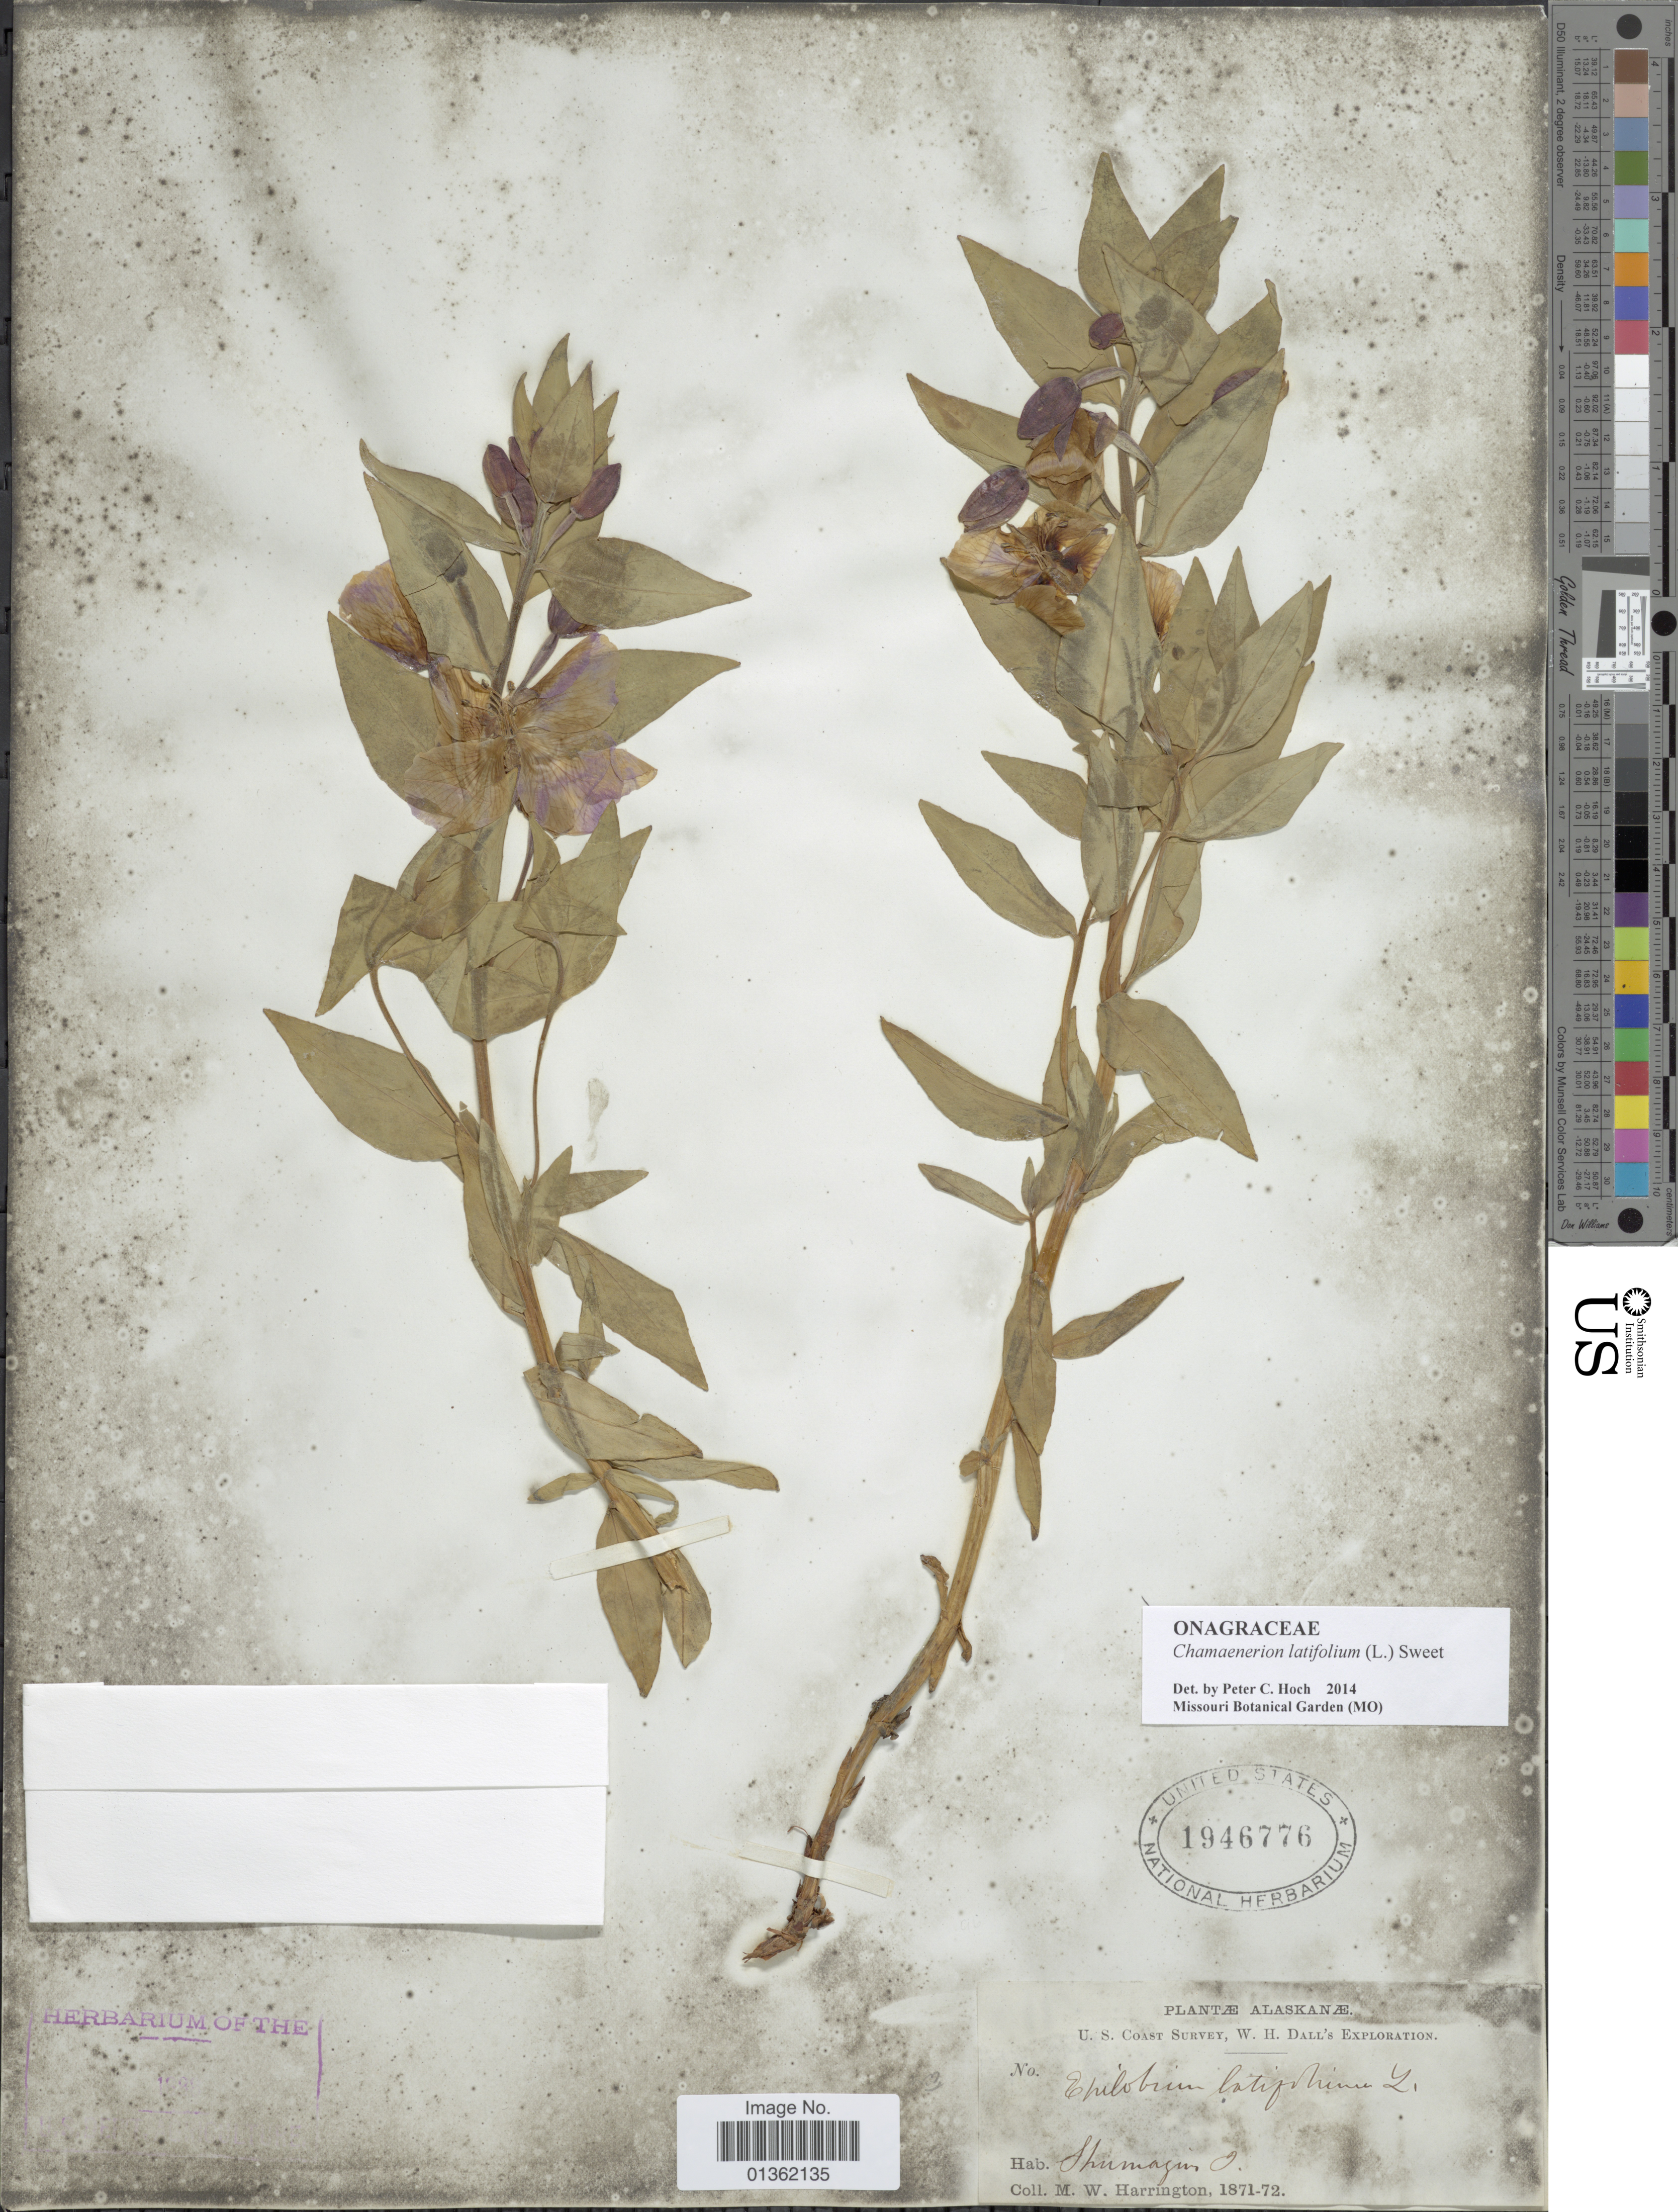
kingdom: Plantae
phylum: Tracheophyta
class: Magnoliopsida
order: Myrtales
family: Onagraceae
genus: Chamaenerion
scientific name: Chamaenerion latifolium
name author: (L.) Th. Fr. & Lange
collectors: M. W. Harrington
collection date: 1871/1872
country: United States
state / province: Alaska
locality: U.S. Coast Survey. Shumagin I.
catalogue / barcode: US 1946776